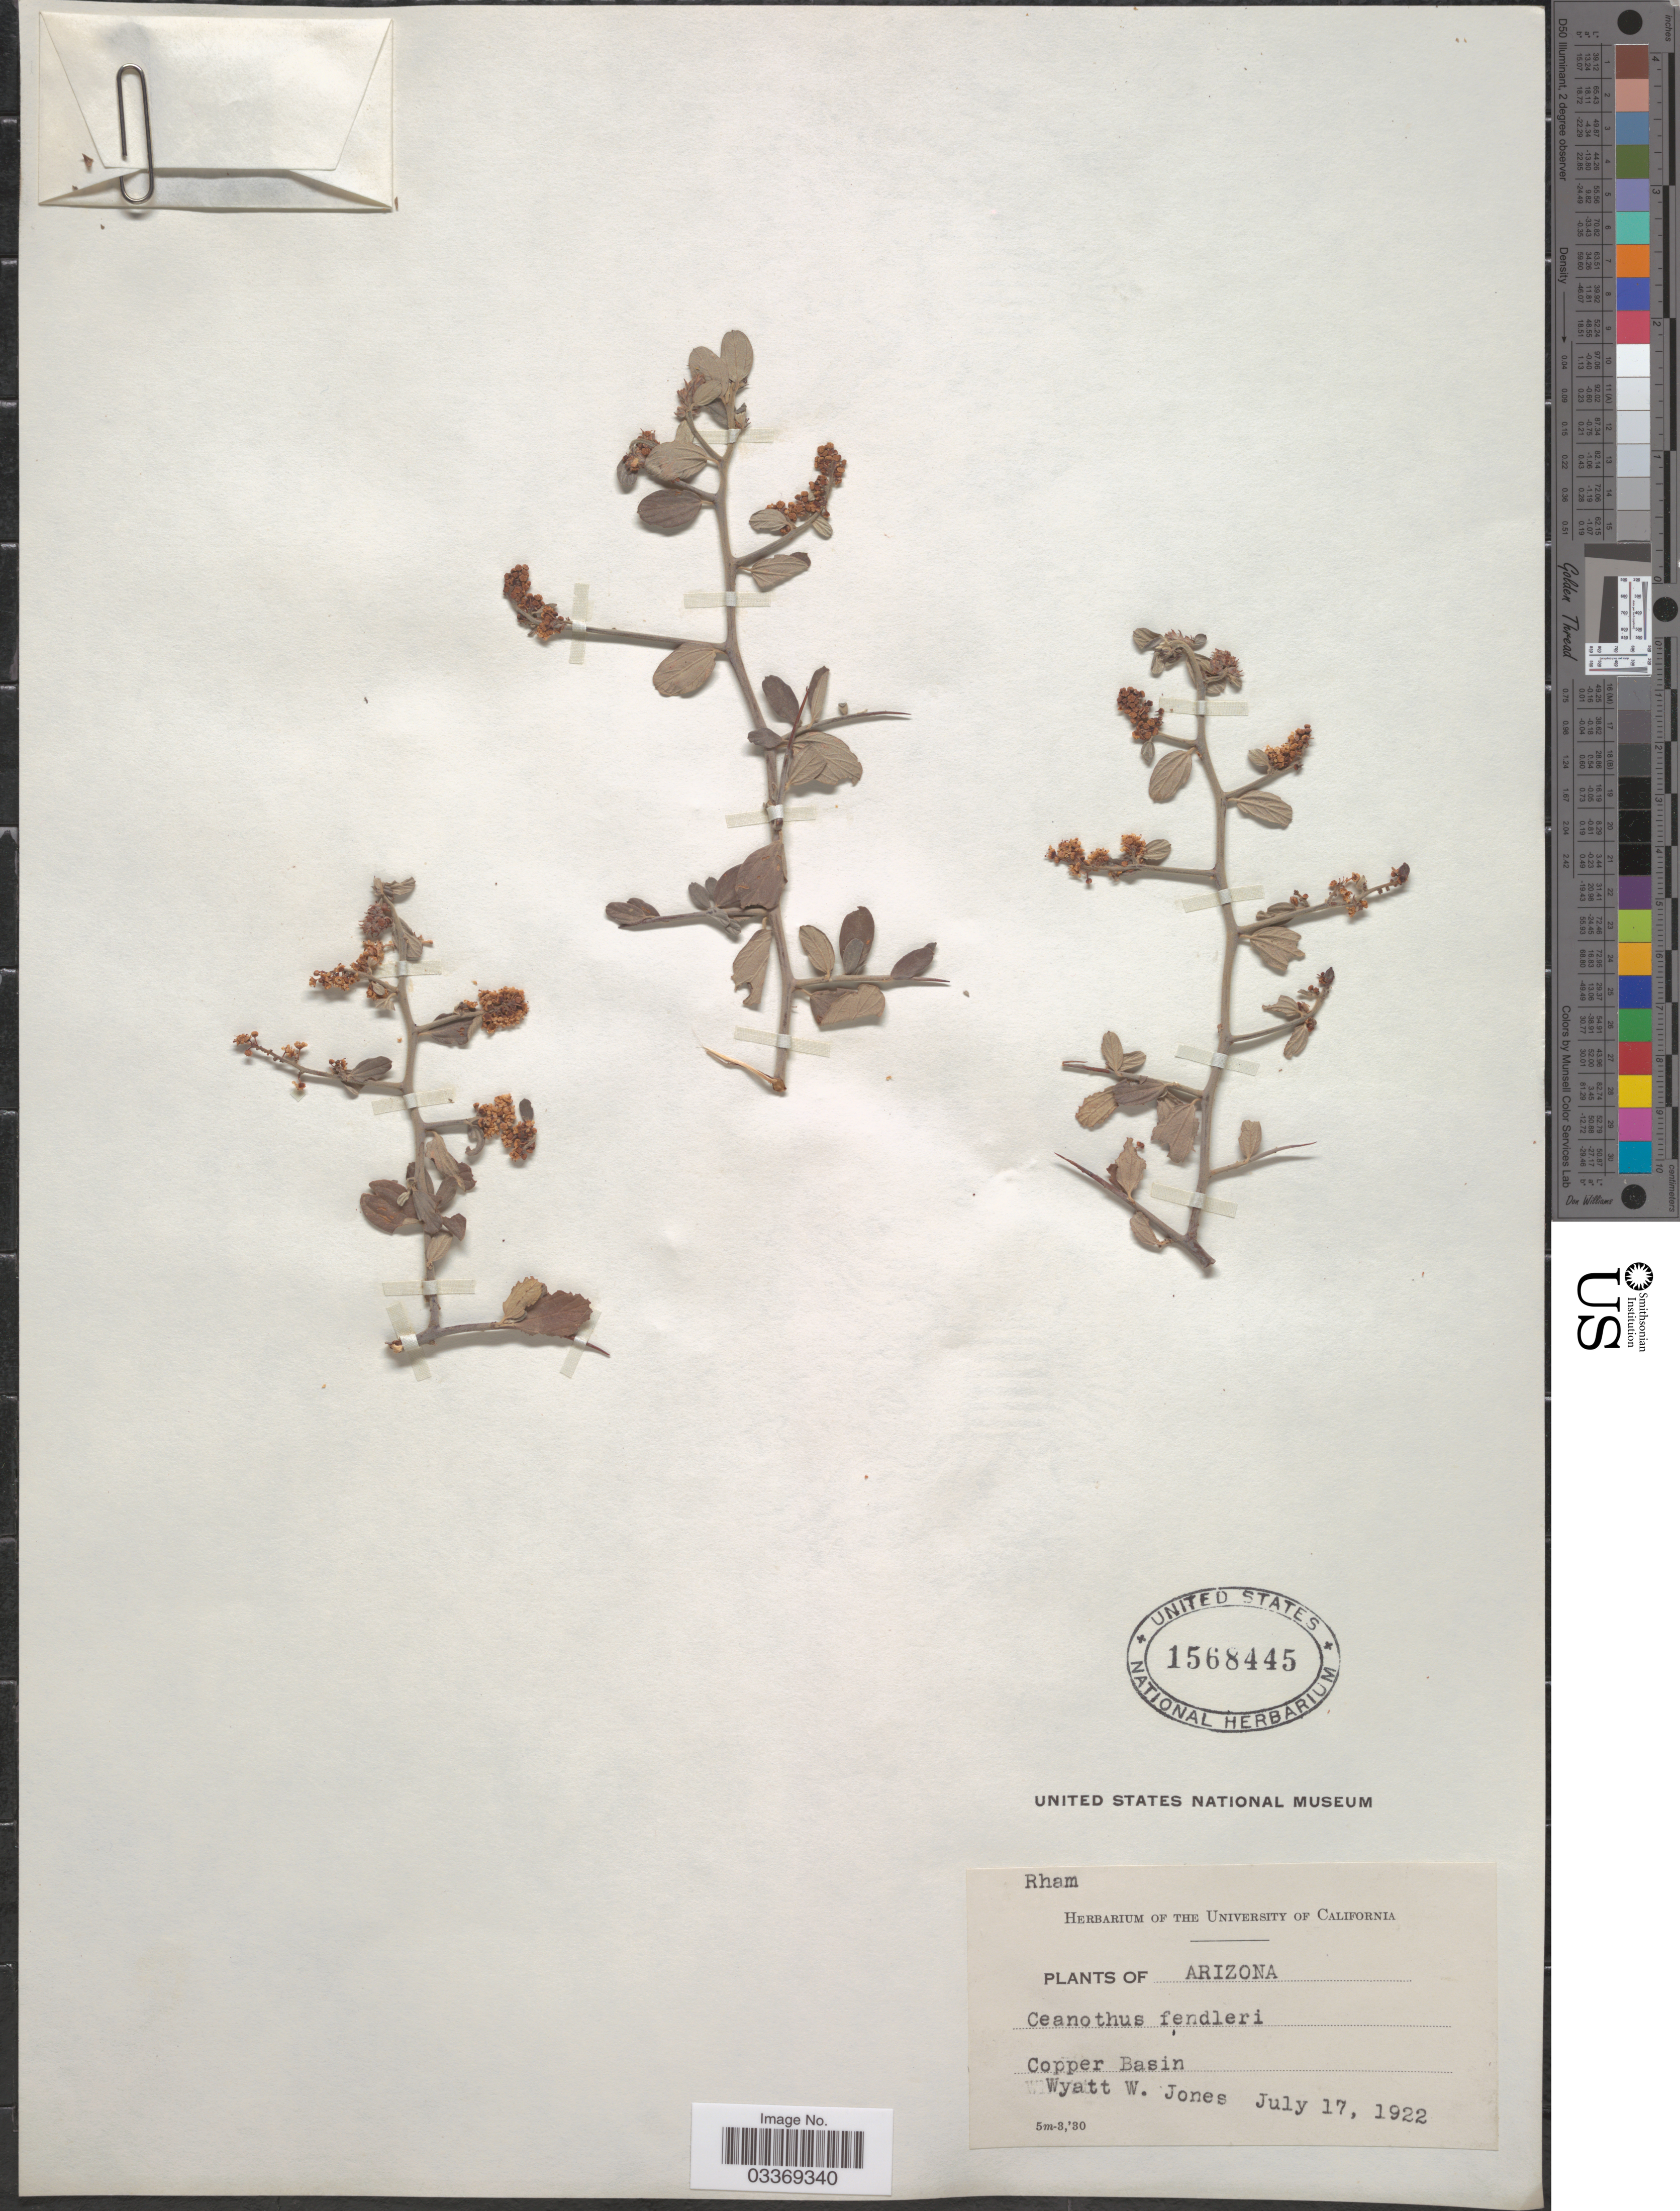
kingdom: Plantae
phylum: Tracheophyta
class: Magnoliopsida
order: Rosales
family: Rhamnaceae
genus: Ceanothus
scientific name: Ceanothus fendleri var. venosus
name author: (A. Gray) Trel.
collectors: W. W. Jones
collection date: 1922-07-17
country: United States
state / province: Arizona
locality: Copper Basin.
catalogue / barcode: US 1568445